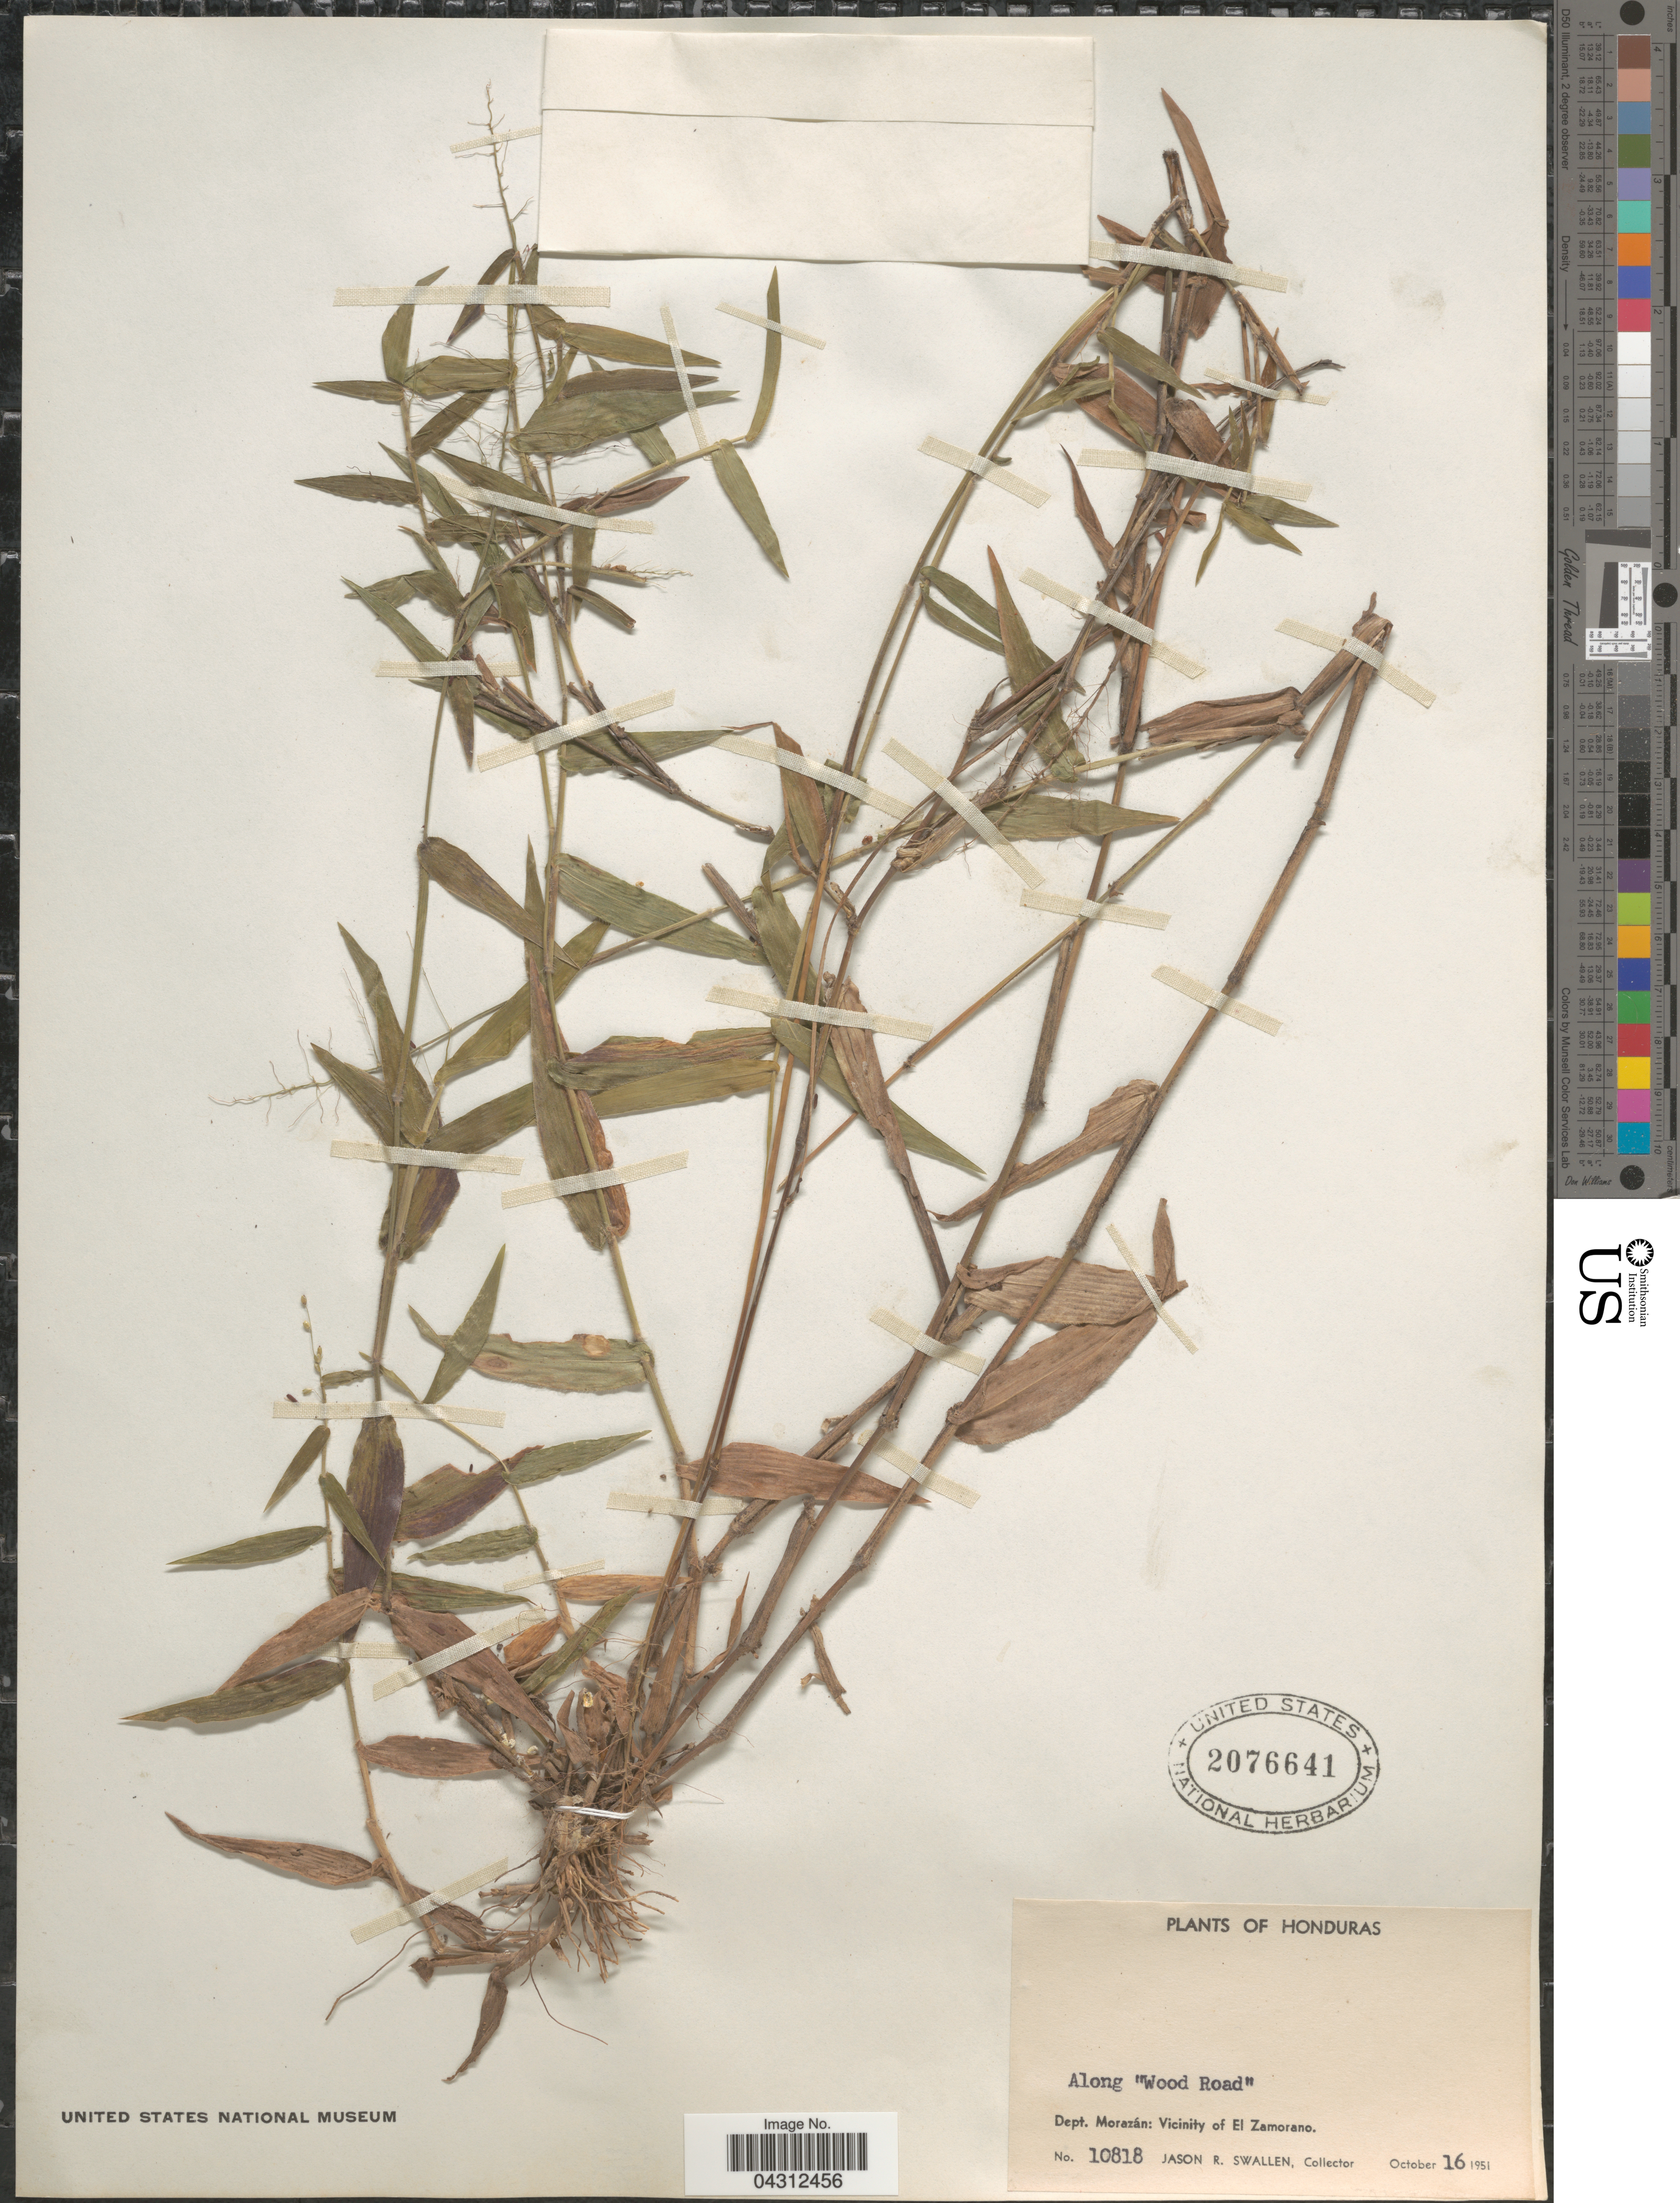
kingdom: Plantae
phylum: Tracheophyta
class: Liliopsida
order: Poales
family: Poaceae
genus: Dichanthelium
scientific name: Dichanthelium viscidellum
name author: (Scribn.) Gould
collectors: J. R. Swallen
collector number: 10818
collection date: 1951-10-16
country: Honduras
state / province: Fco. Morazán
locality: Along "Wood Road". Dept. Morazán: Vicinity of El Zamorano.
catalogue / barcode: US 2076641